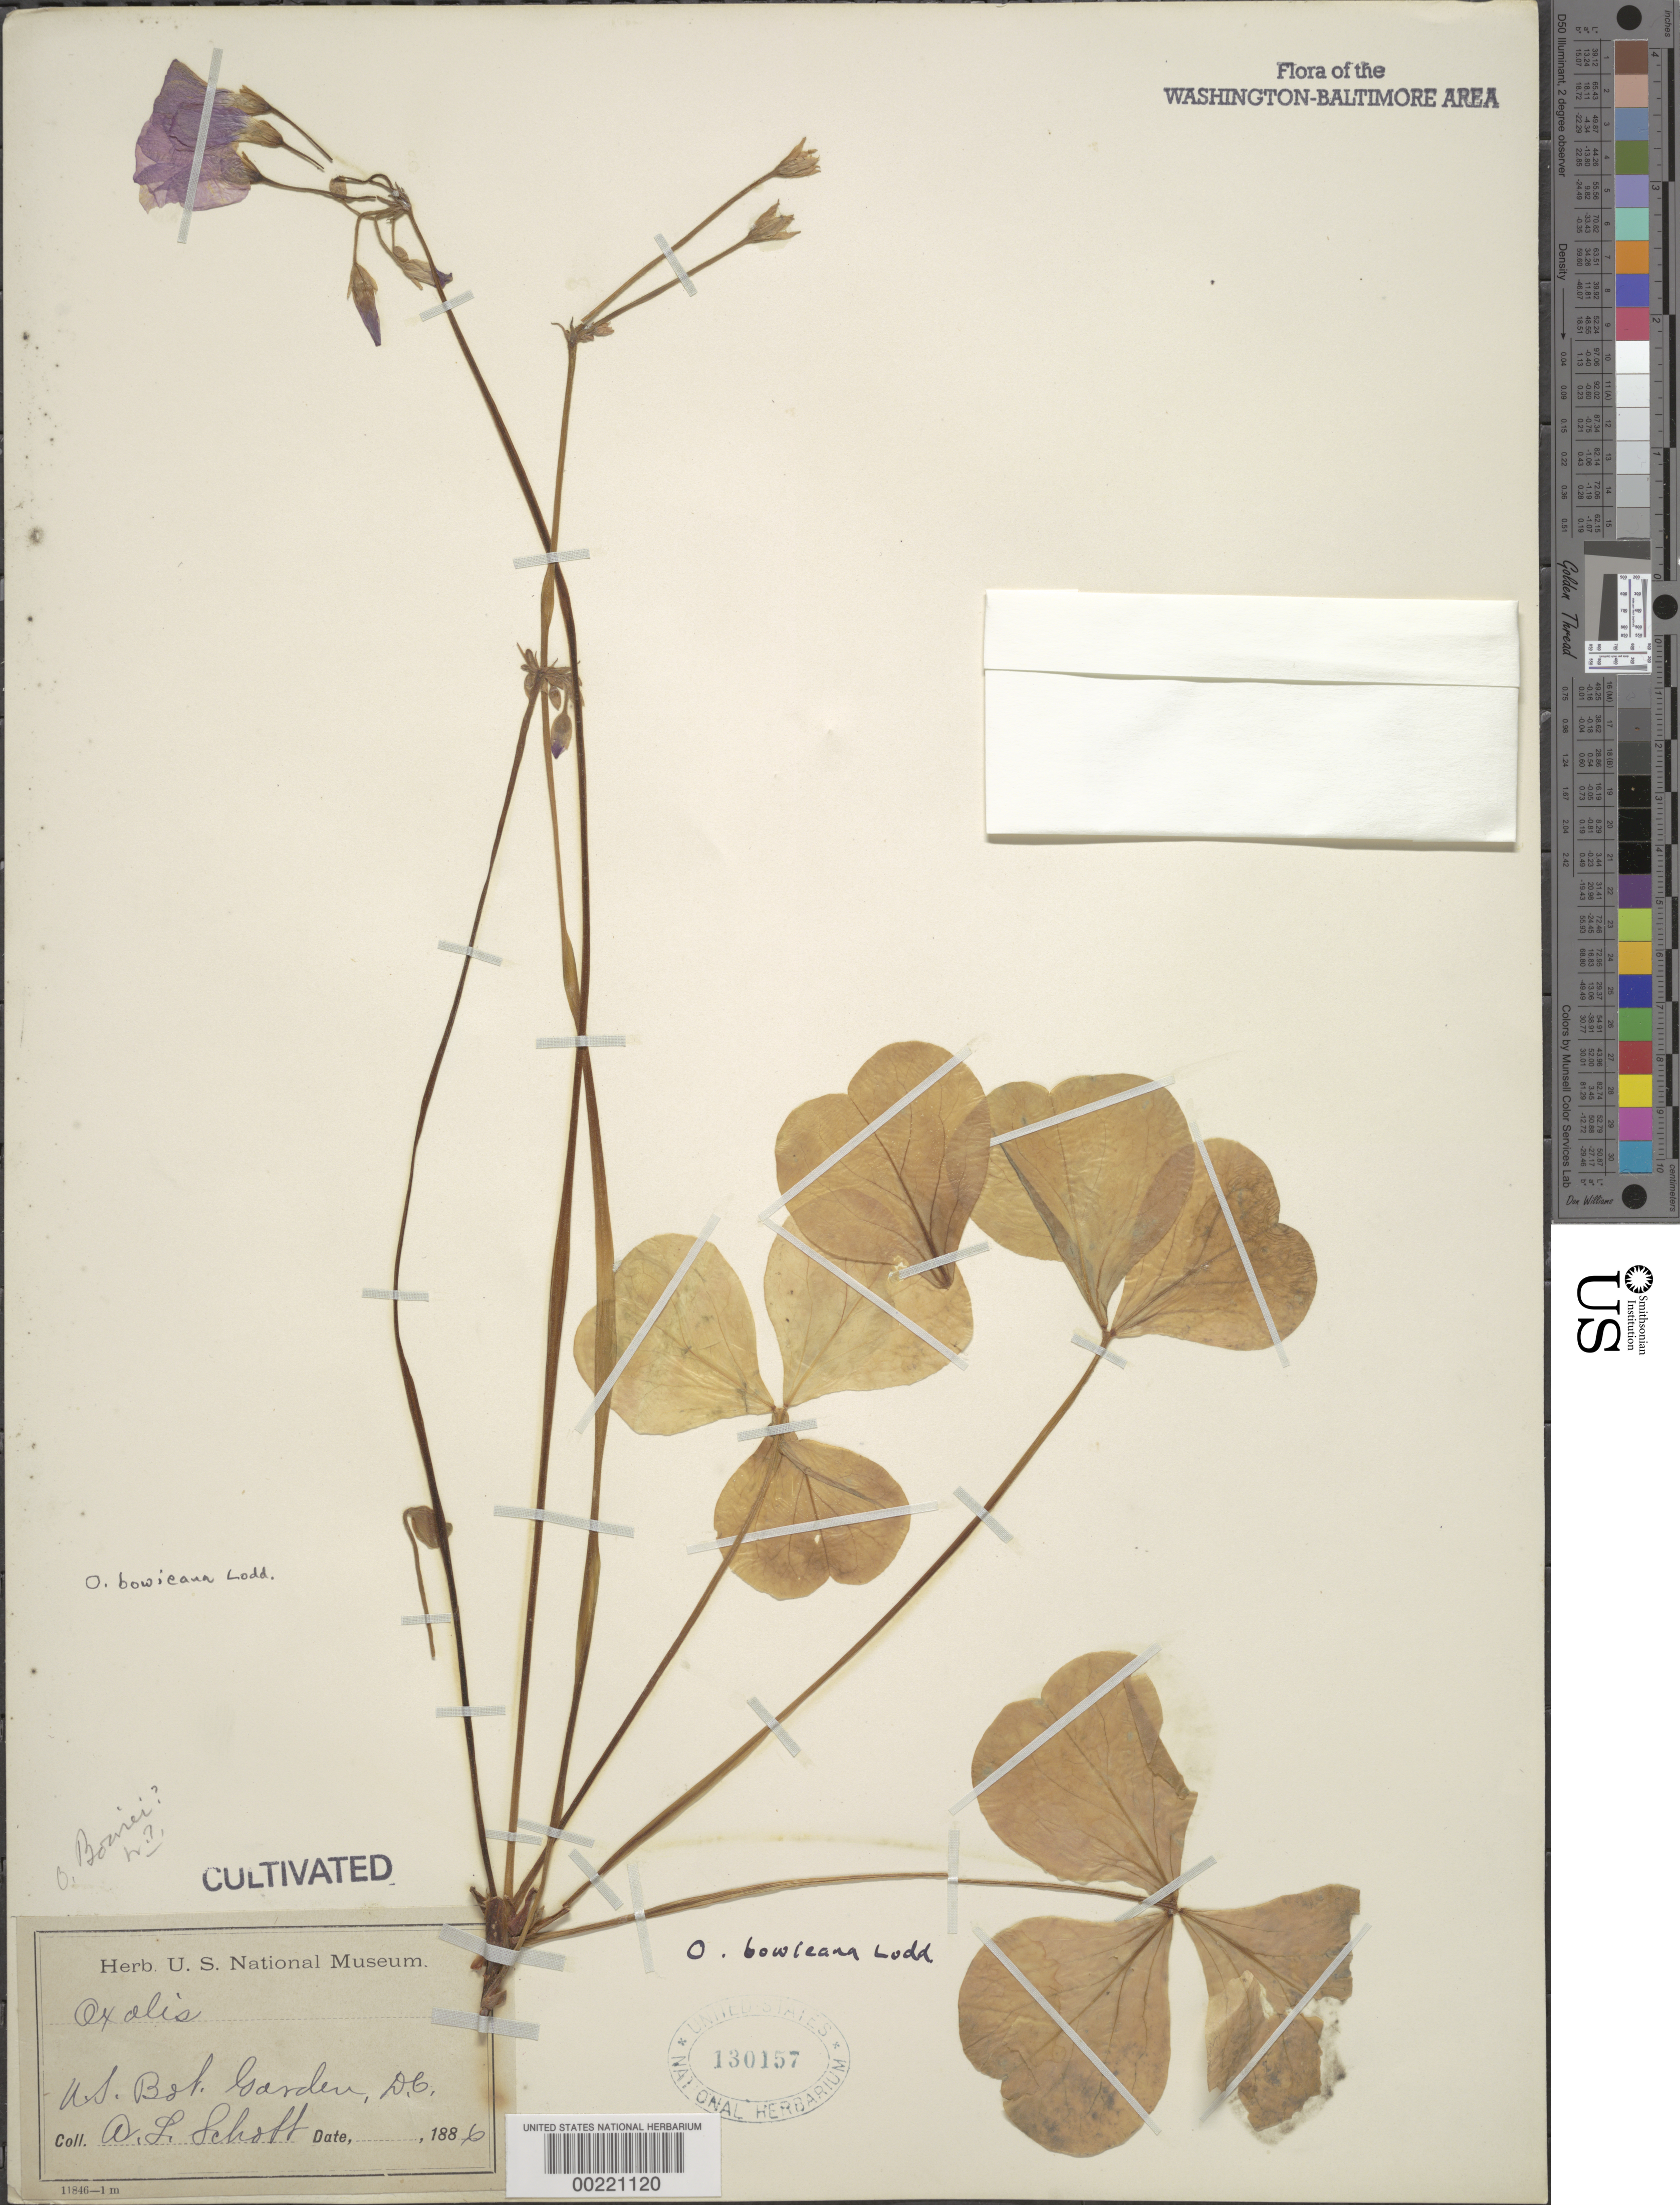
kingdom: Plantae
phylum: Tracheophyta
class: Magnoliopsida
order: Oxalidales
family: Oxalidaceae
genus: Oxalis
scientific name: Oxalis bowieana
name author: G. Lodd.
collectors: A. L. Schott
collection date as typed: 1886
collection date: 1886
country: United States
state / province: District of Columbia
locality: Botanical Gardens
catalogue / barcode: US 130157